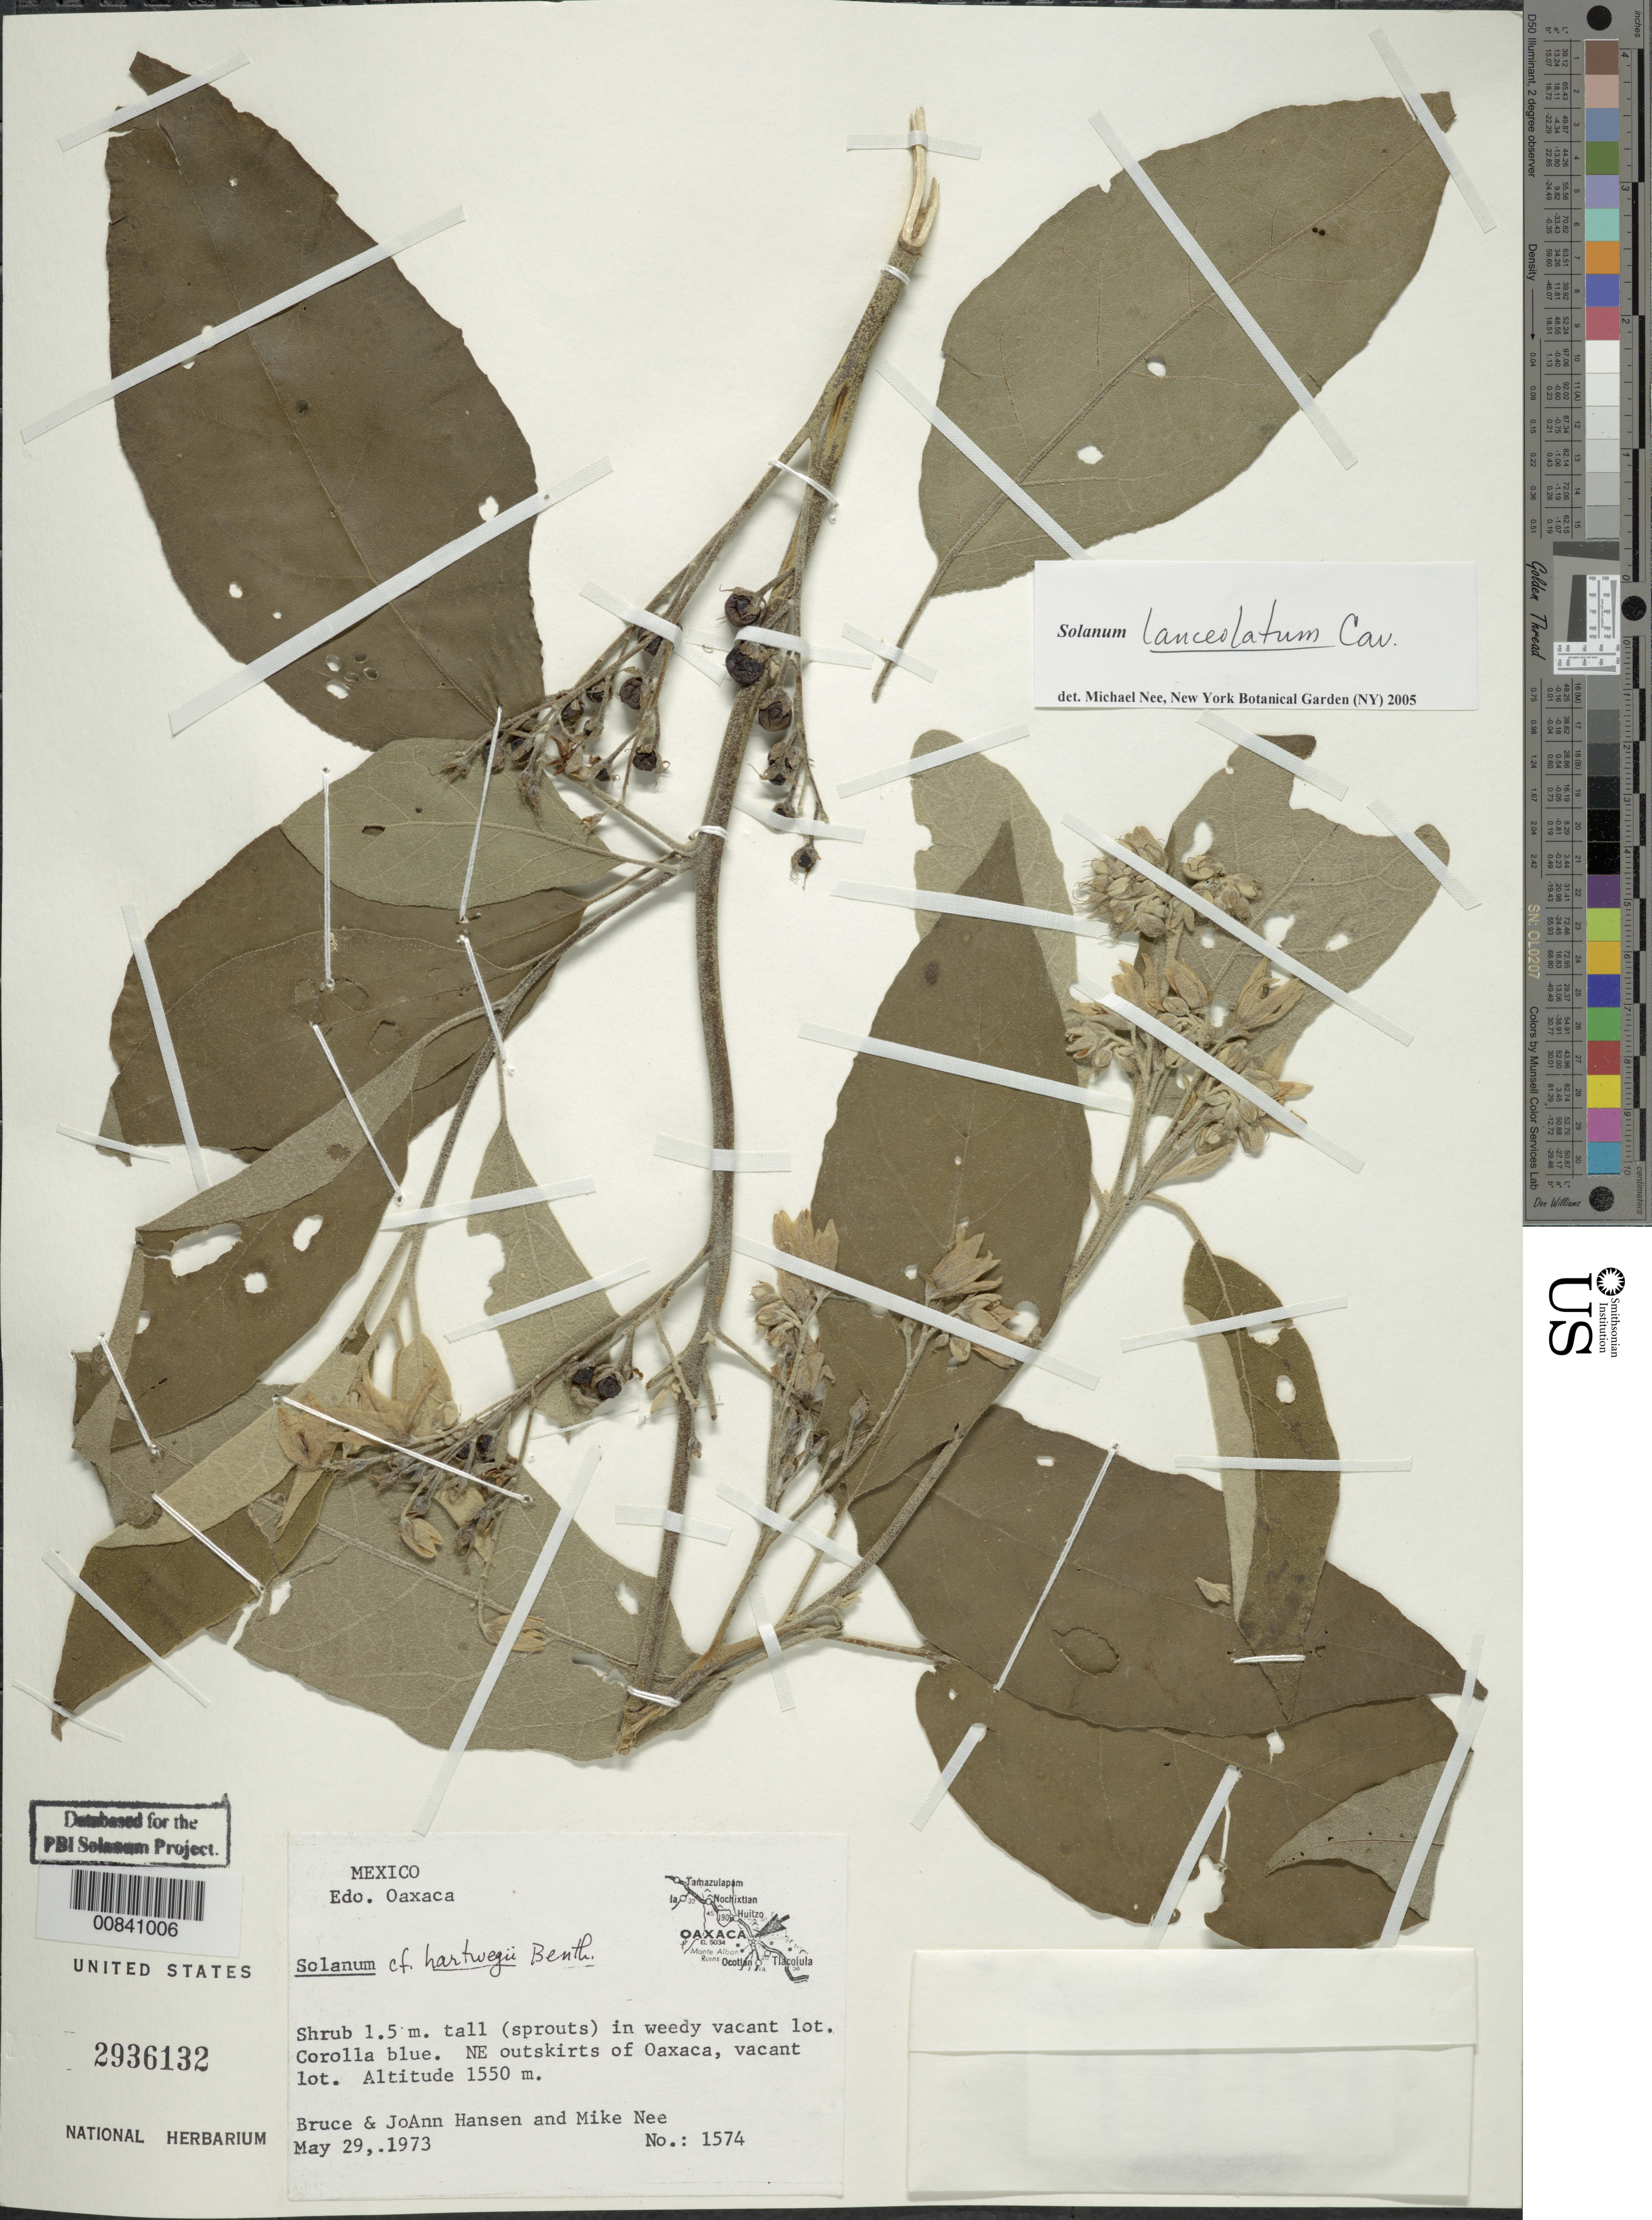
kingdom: Plantae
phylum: Tracheophyta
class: Magnoliopsida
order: Solanales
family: Solanaceae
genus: Solanum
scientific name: Solanum lanceolatum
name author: Cav.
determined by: Nee, Michael H.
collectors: B. Hansen, J. Hansen & M. Nee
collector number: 1574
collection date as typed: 29 Mar 1973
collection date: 1973-03-29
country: Mexico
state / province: Oaxaca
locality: NE outskirts of Oaxaca, vacant lot.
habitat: Weedy vacant lot.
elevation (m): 1550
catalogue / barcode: US 2936132